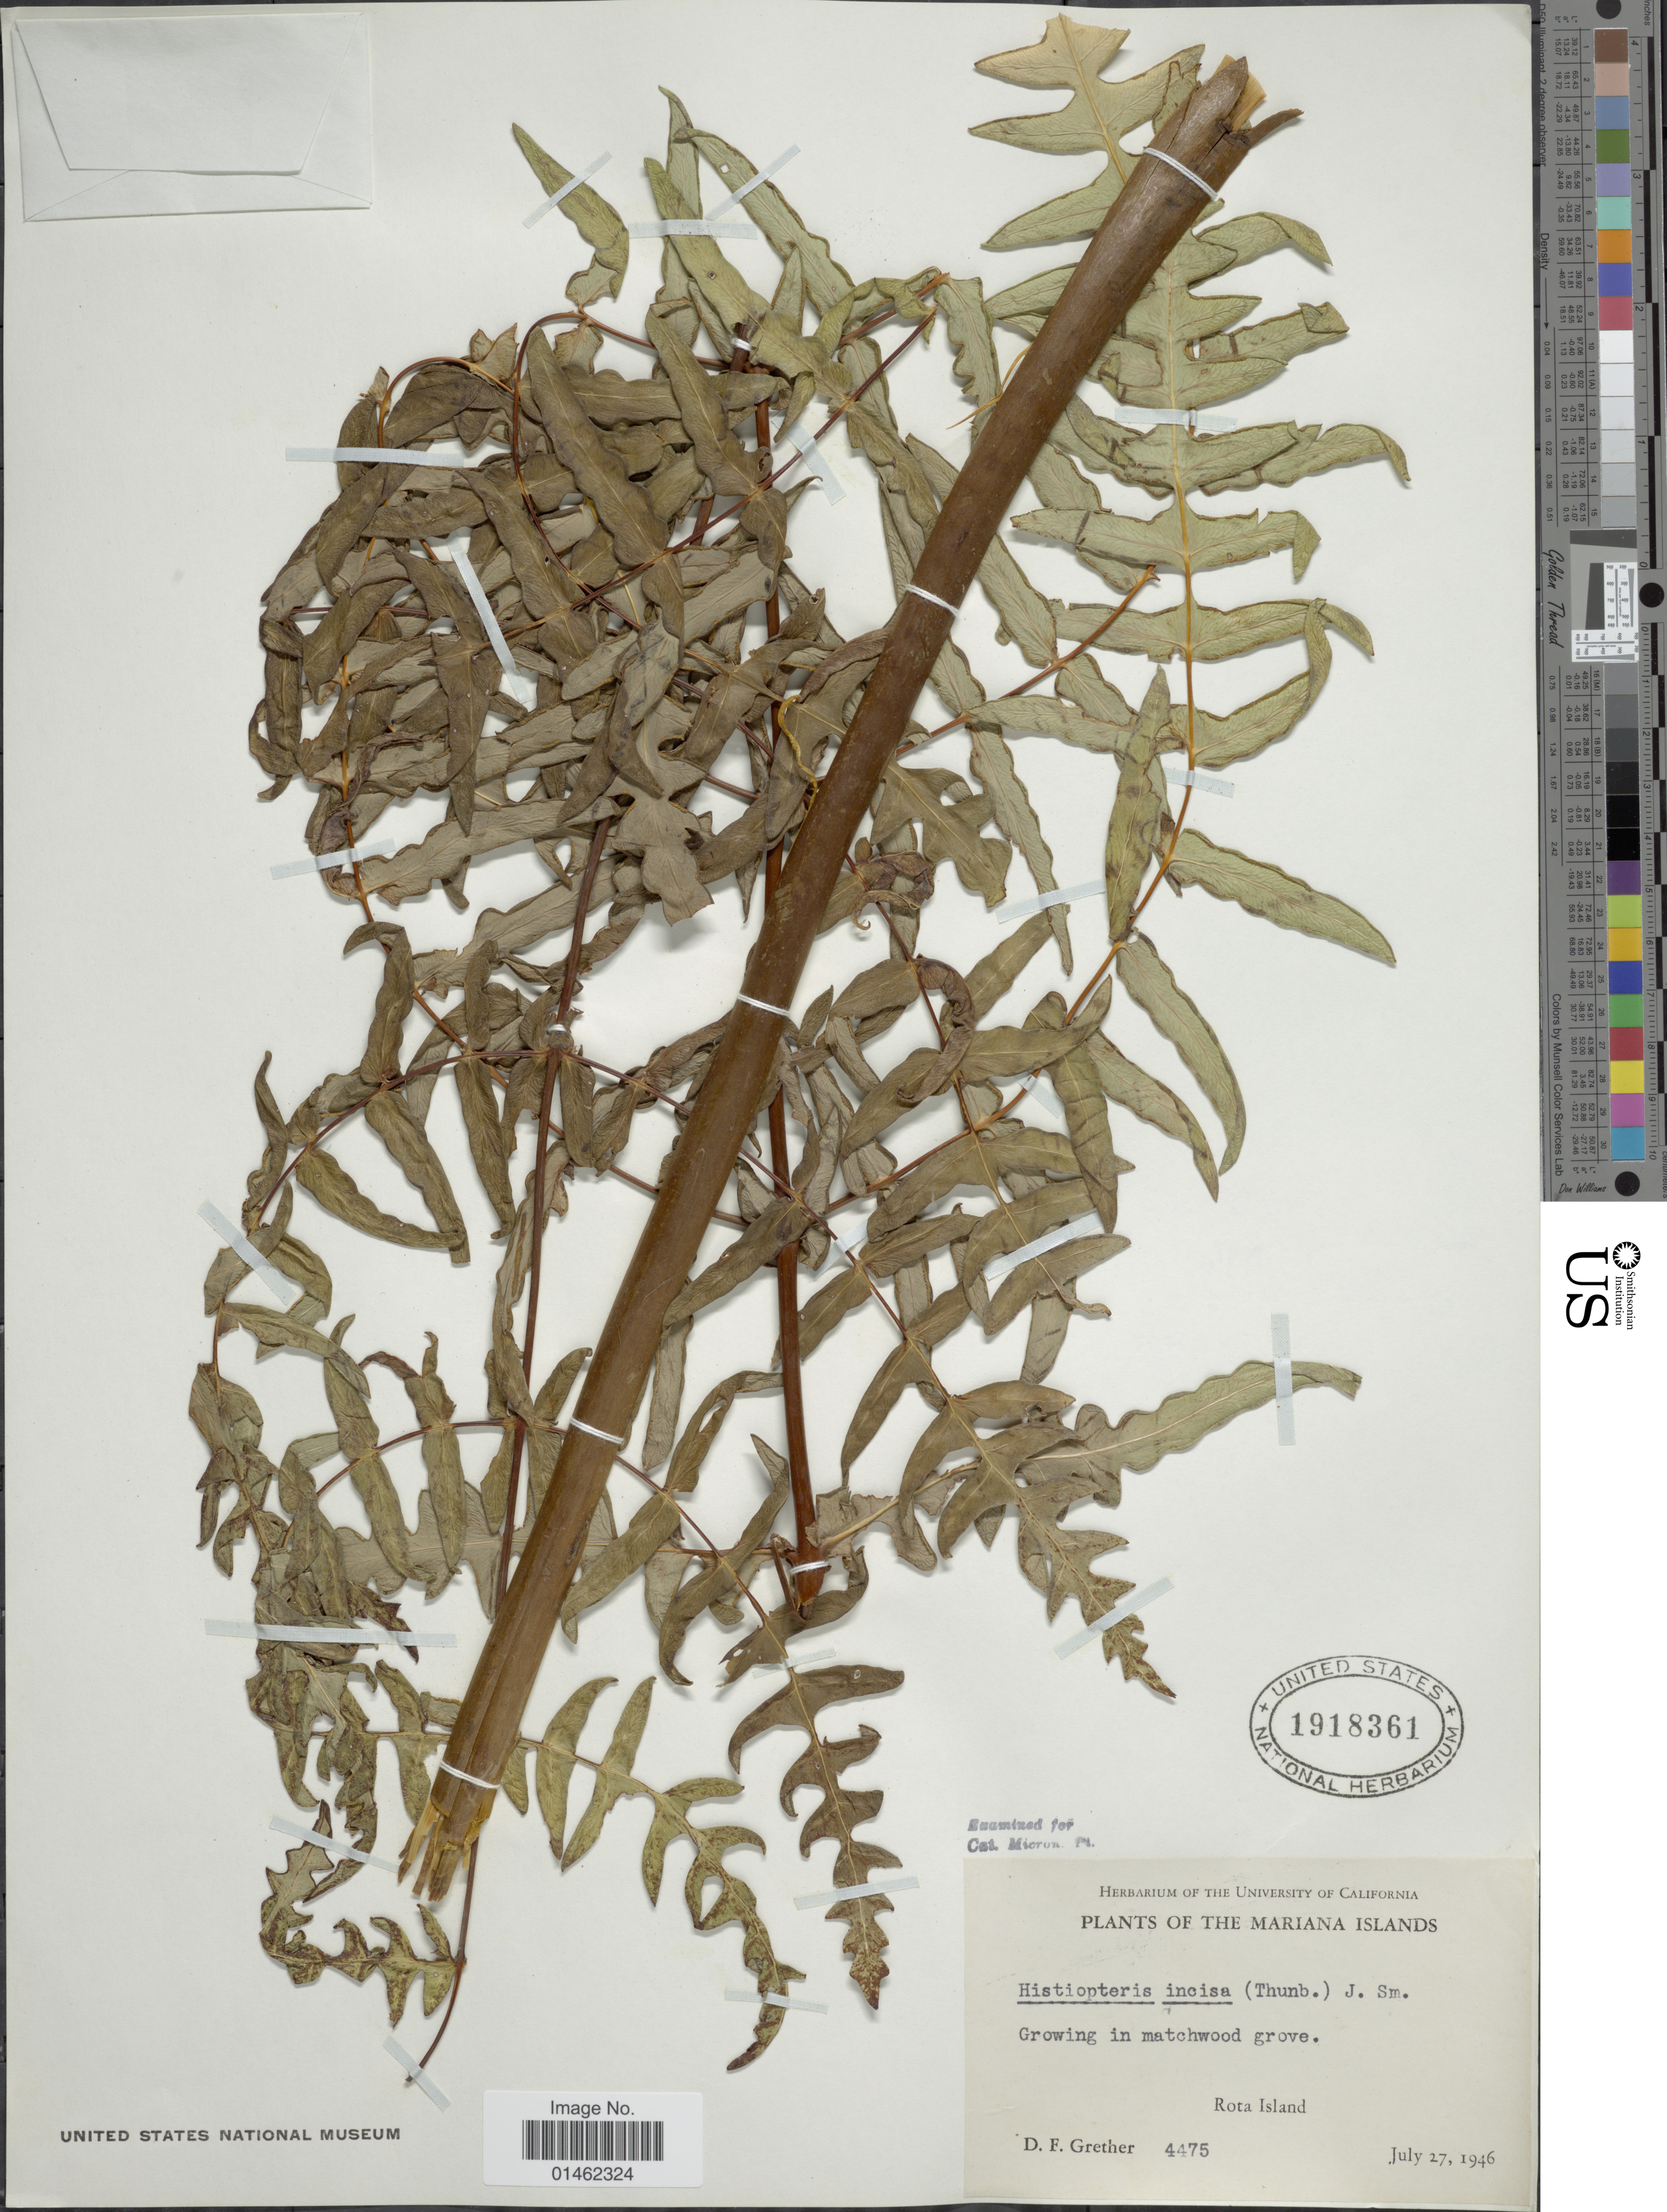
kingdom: Plantae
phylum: Tracheophyta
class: Polypodiopsida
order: Polypodiales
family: Dennstaedtiaceae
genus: Histiopteris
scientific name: Histiopteris incisa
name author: (Thunb.) J. Sm.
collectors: D. F. Grether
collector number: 4475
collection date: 1946-07-27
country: Northern Mariana Islands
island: Rota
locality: Rota Island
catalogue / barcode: US 1918361